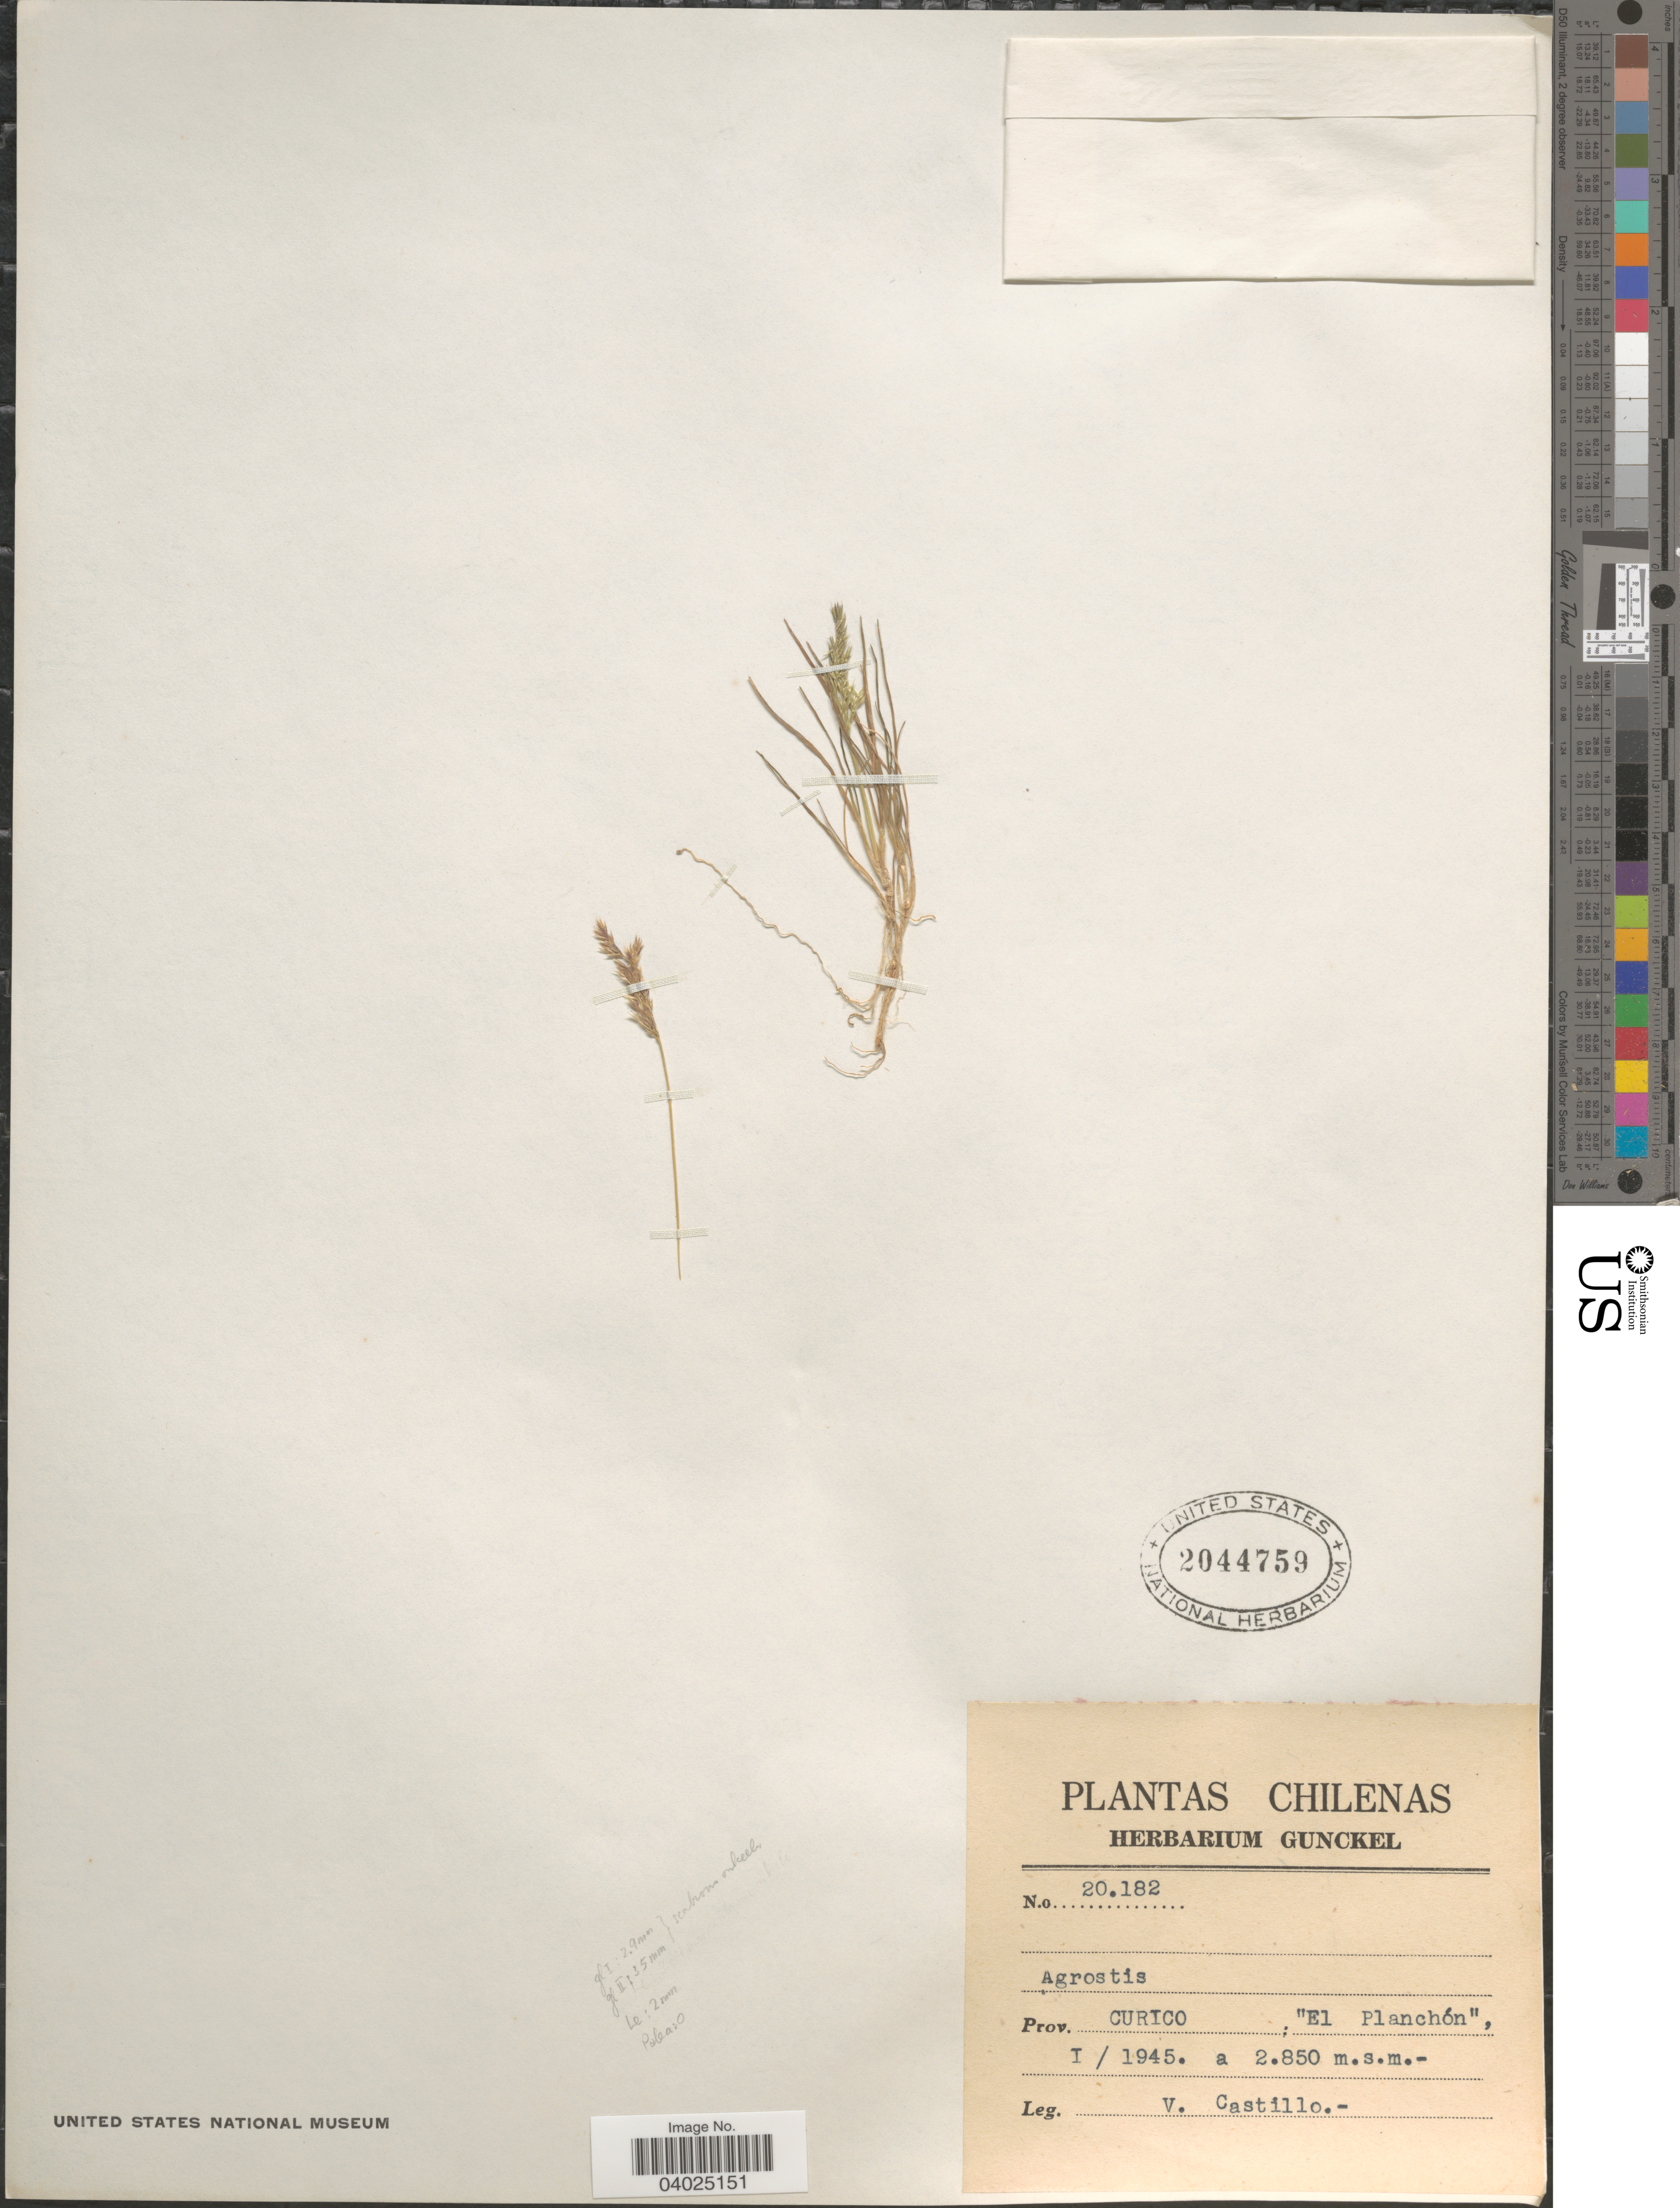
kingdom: Plantae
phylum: Tracheophyta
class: Liliopsida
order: Poales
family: Poaceae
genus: Agrostis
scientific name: Agrostis sp.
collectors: V. Castillo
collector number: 20182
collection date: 1945-01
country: Chile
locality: Prov. Curico: "El Planchón".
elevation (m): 2850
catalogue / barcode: US 2044759